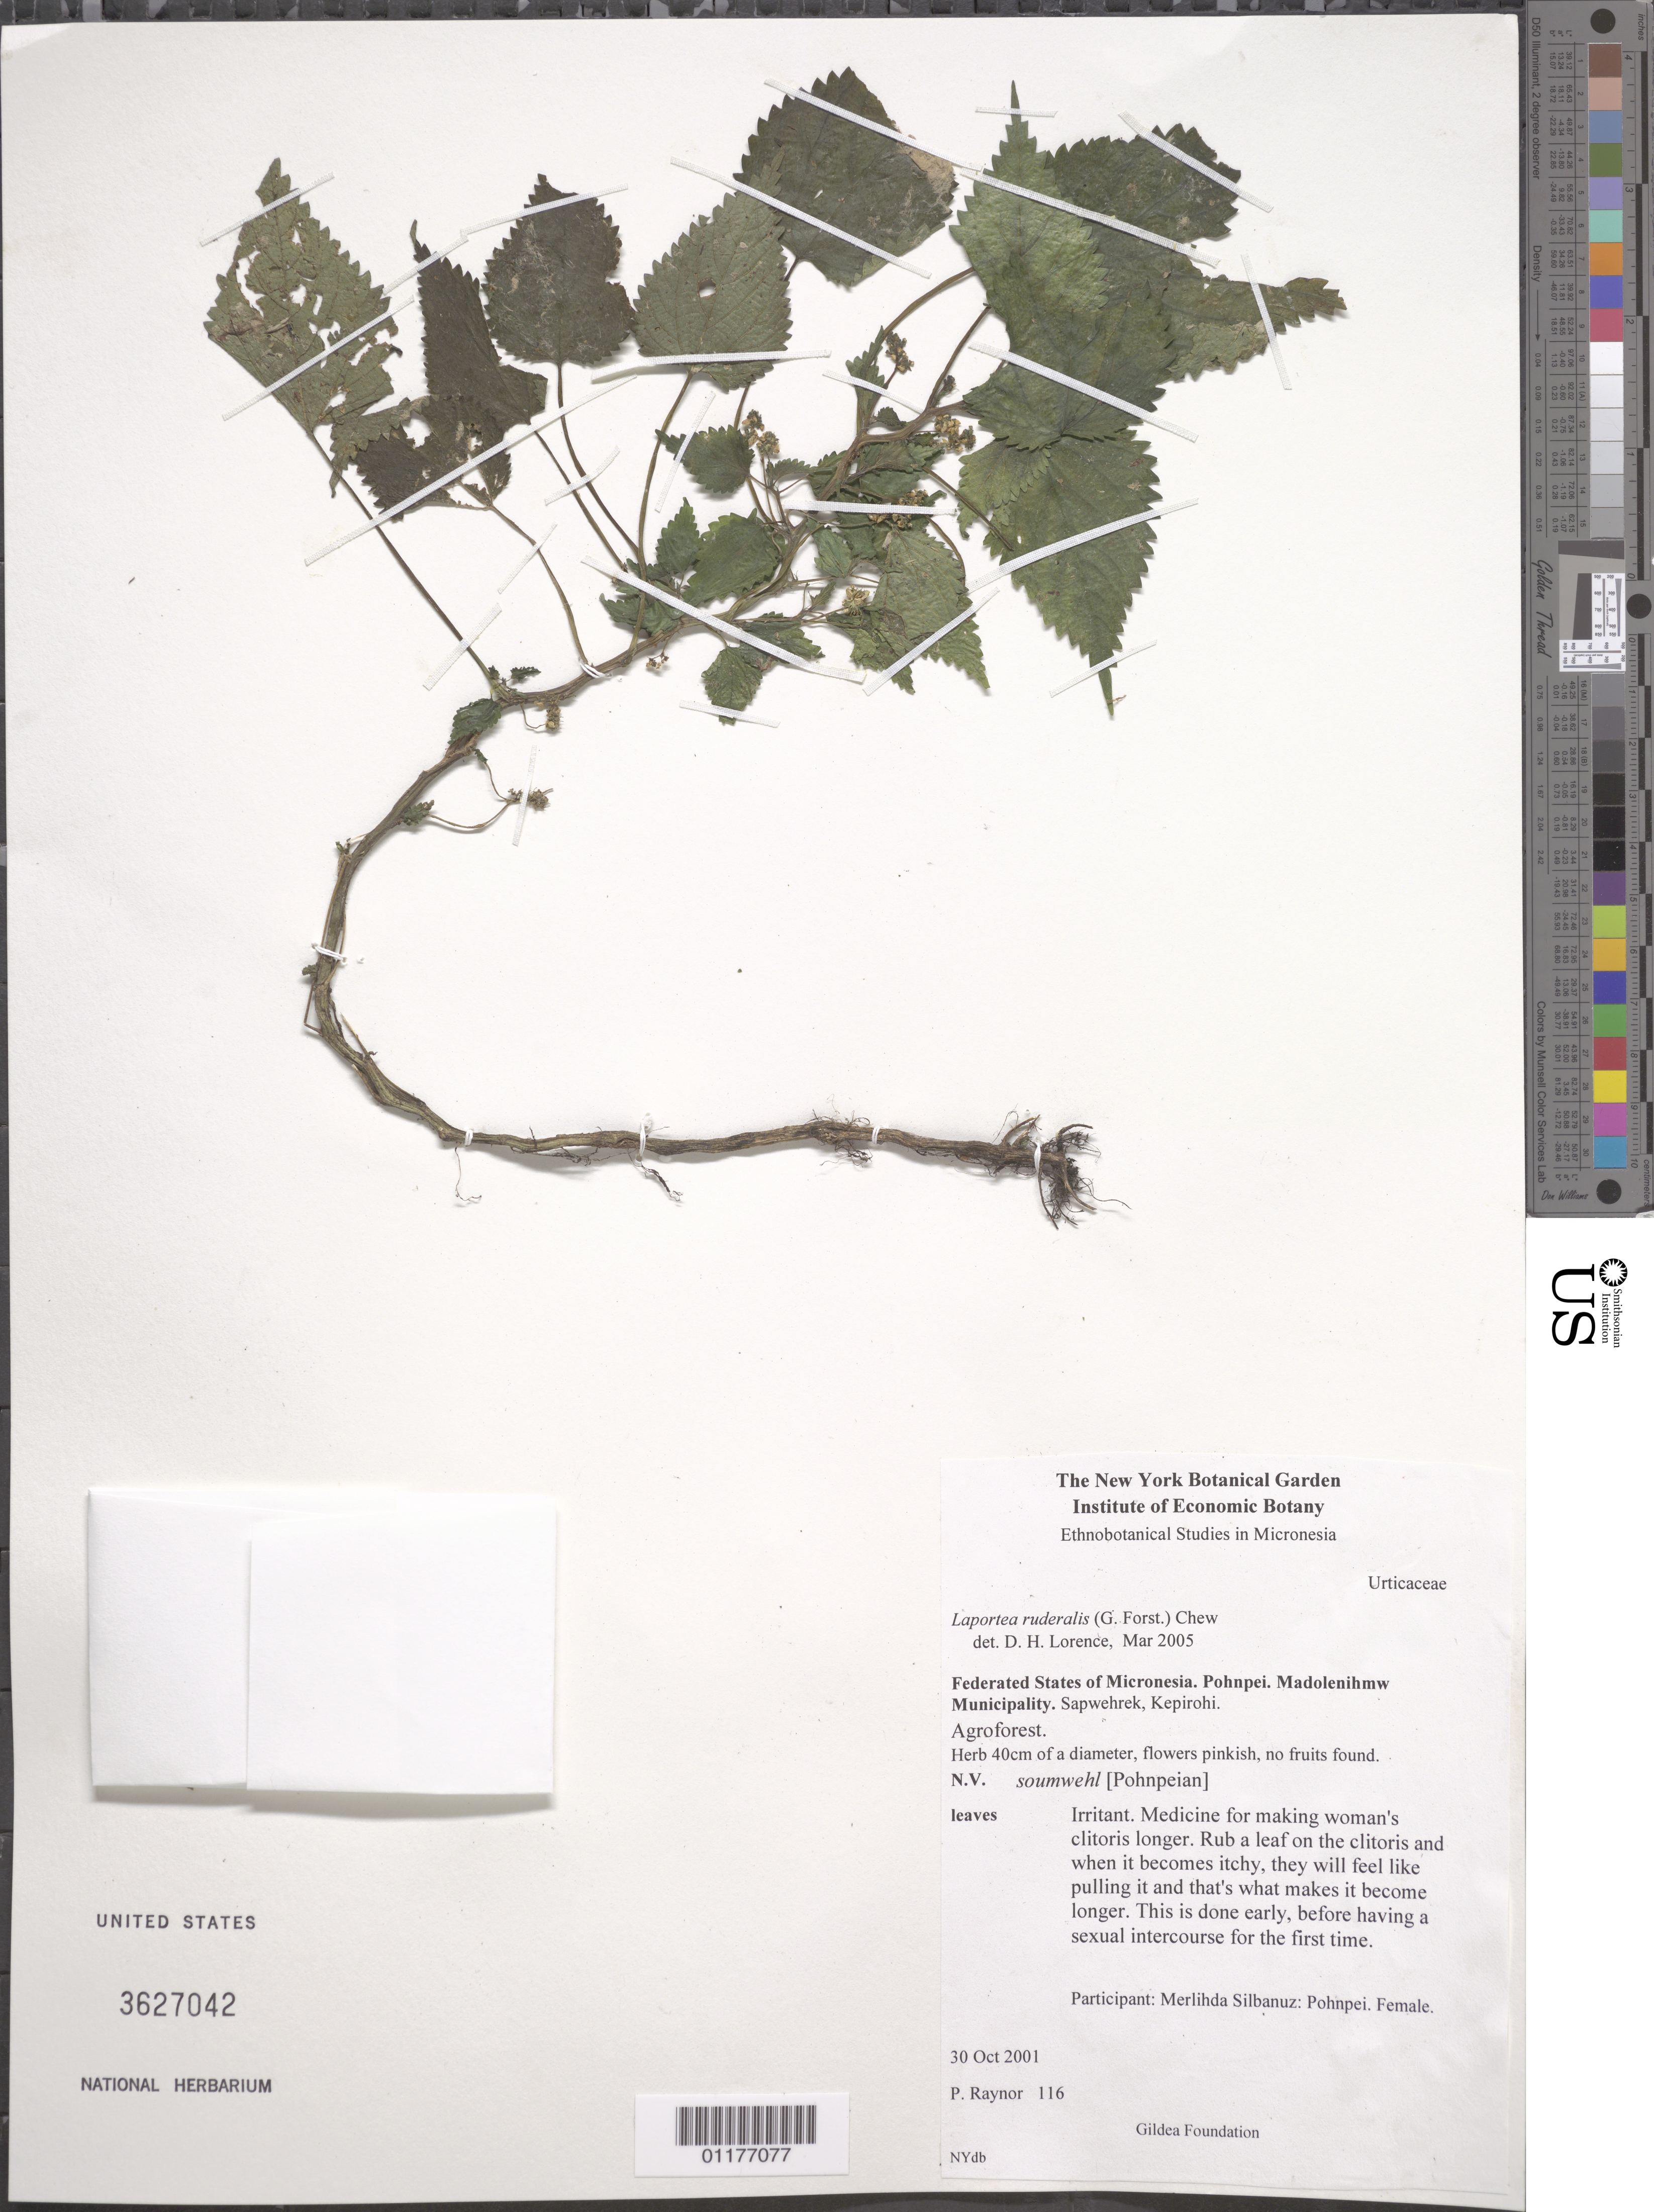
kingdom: Plantae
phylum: Tracheophyta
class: Magnoliopsida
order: Rosales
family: Urticaceae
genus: Laportea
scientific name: Laportea ruderalis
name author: (G. Forst.) Chew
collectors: P. Raynor & M. Silbanuz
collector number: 116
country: Micronesia, Federated States of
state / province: Pohnpei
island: Pohnpei [Ponape]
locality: Madolenihmw, Sapwehrek, Kepirohi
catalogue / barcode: US 3627042